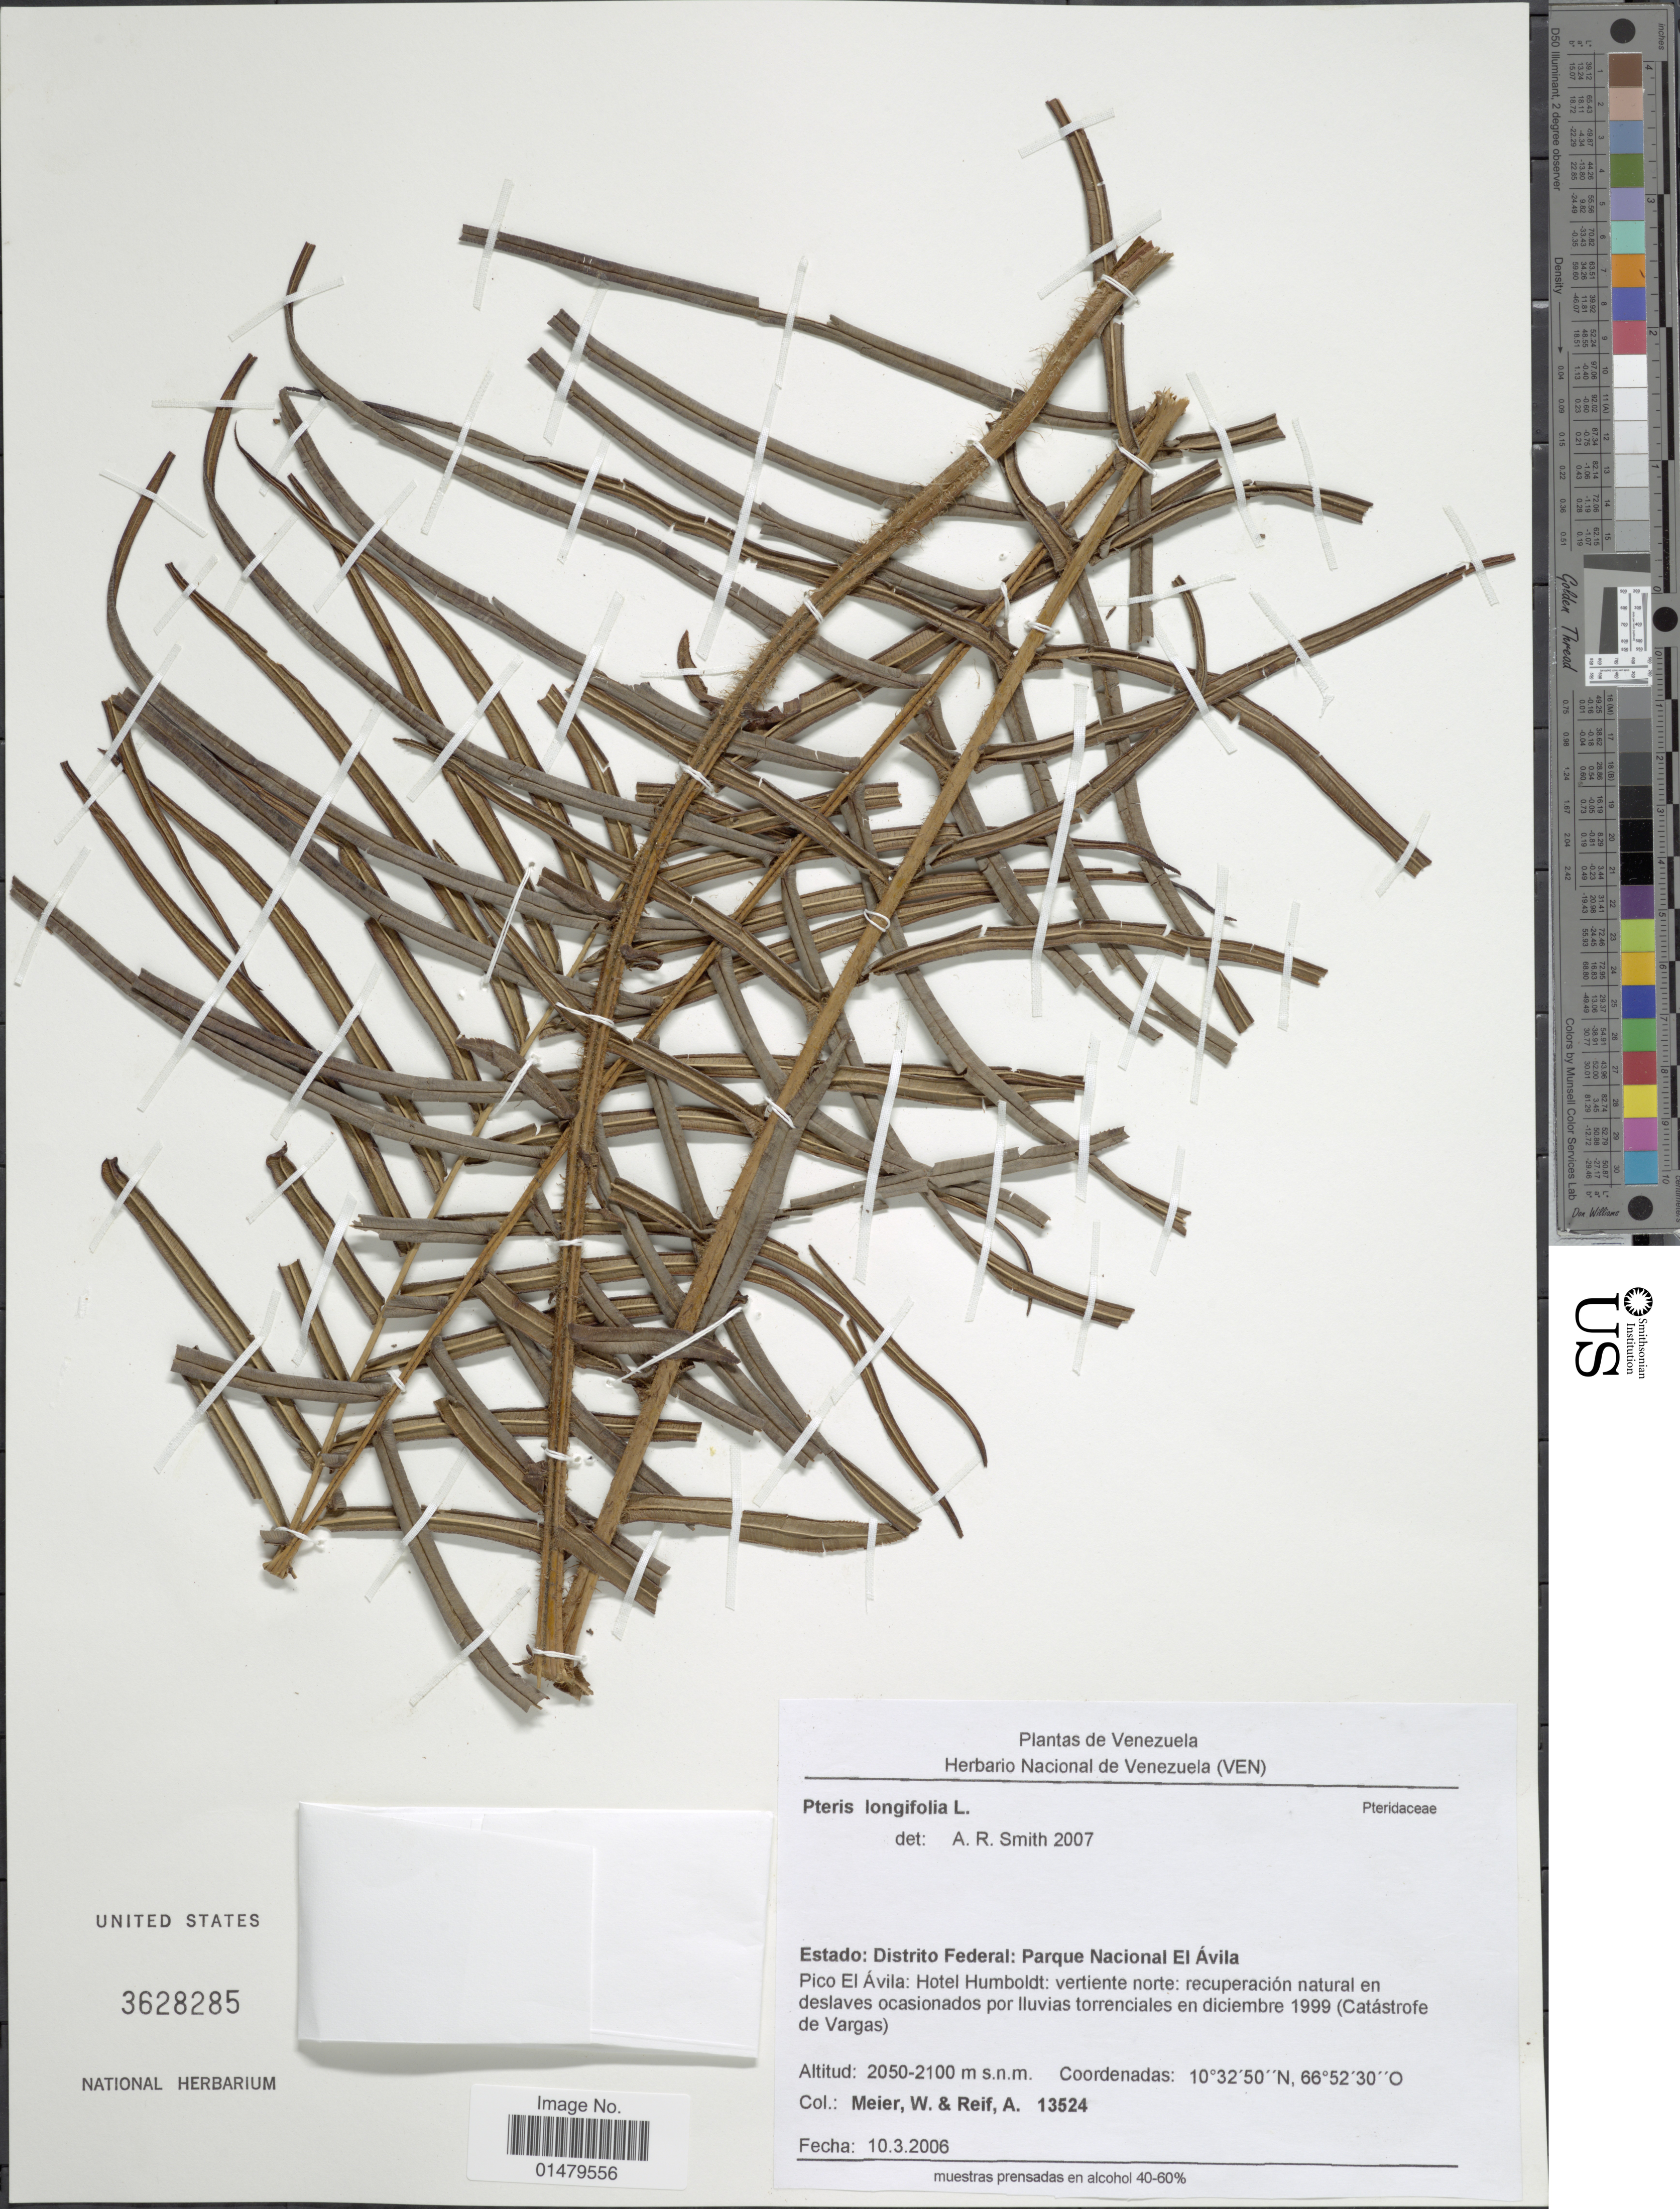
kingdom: Plantae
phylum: Tracheophyta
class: Polypodiopsida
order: Polypodiales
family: Pteridaceae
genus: Pteris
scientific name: Pteris longifolia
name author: L.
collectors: W. Meier & A. Reif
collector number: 13524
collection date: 2006-03-10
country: Venezuela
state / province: Miranda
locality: Estado: Distrito Federal: Parque Nacional El Avila. Pico El Avila: Hotel Humboldt: vertiente norte: recuperacion natural en deslaves ocasionados por lluvias torrenciales. Catastrofe de Vargas.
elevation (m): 2050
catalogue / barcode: US 3628285